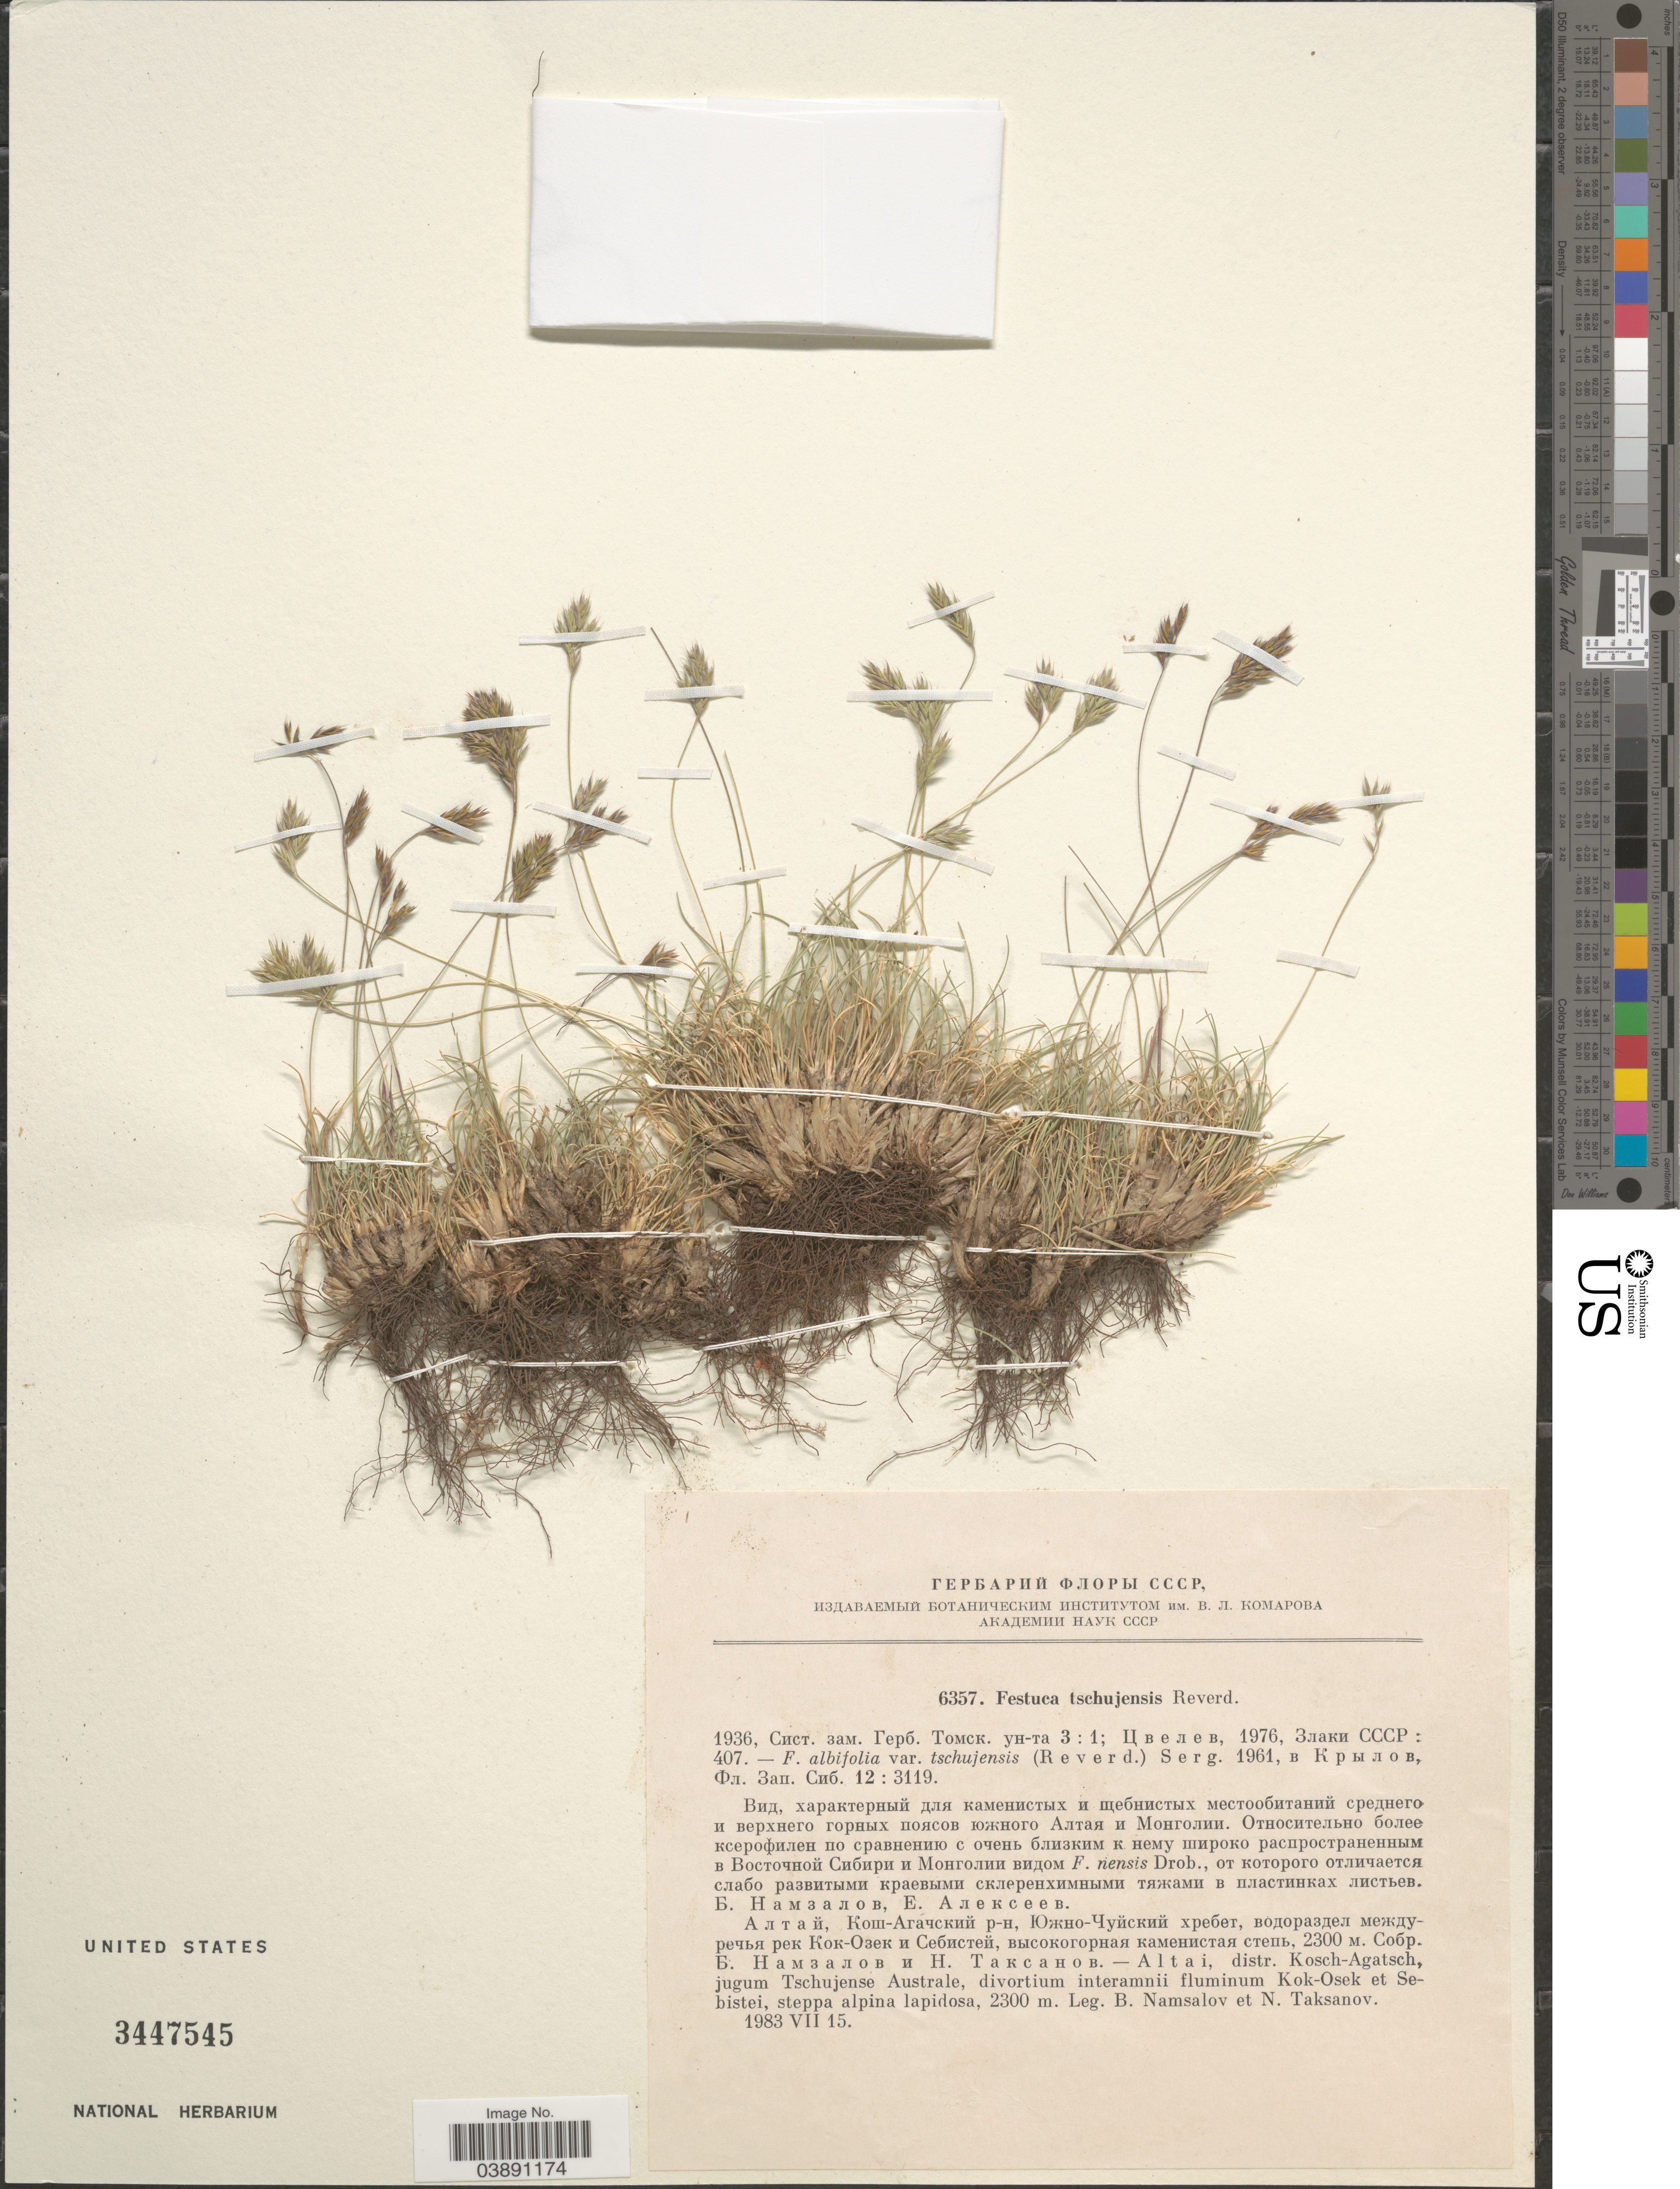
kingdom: Plantae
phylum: Tracheophyta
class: Liliopsida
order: Poales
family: Poaceae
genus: Festuca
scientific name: Festuca tschujensis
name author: Reverd.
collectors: B. Namsalov & N. Taksanov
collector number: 6357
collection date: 1983-07-15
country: Russian Federation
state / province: Altai Republic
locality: Altai, distr. Kosch-Agatsch, jugum Tschujense Australe, divortium interamnii fluminum Kok-Osek et Sebistei, steppa alpina lapidosa.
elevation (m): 2300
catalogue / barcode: US 3447545